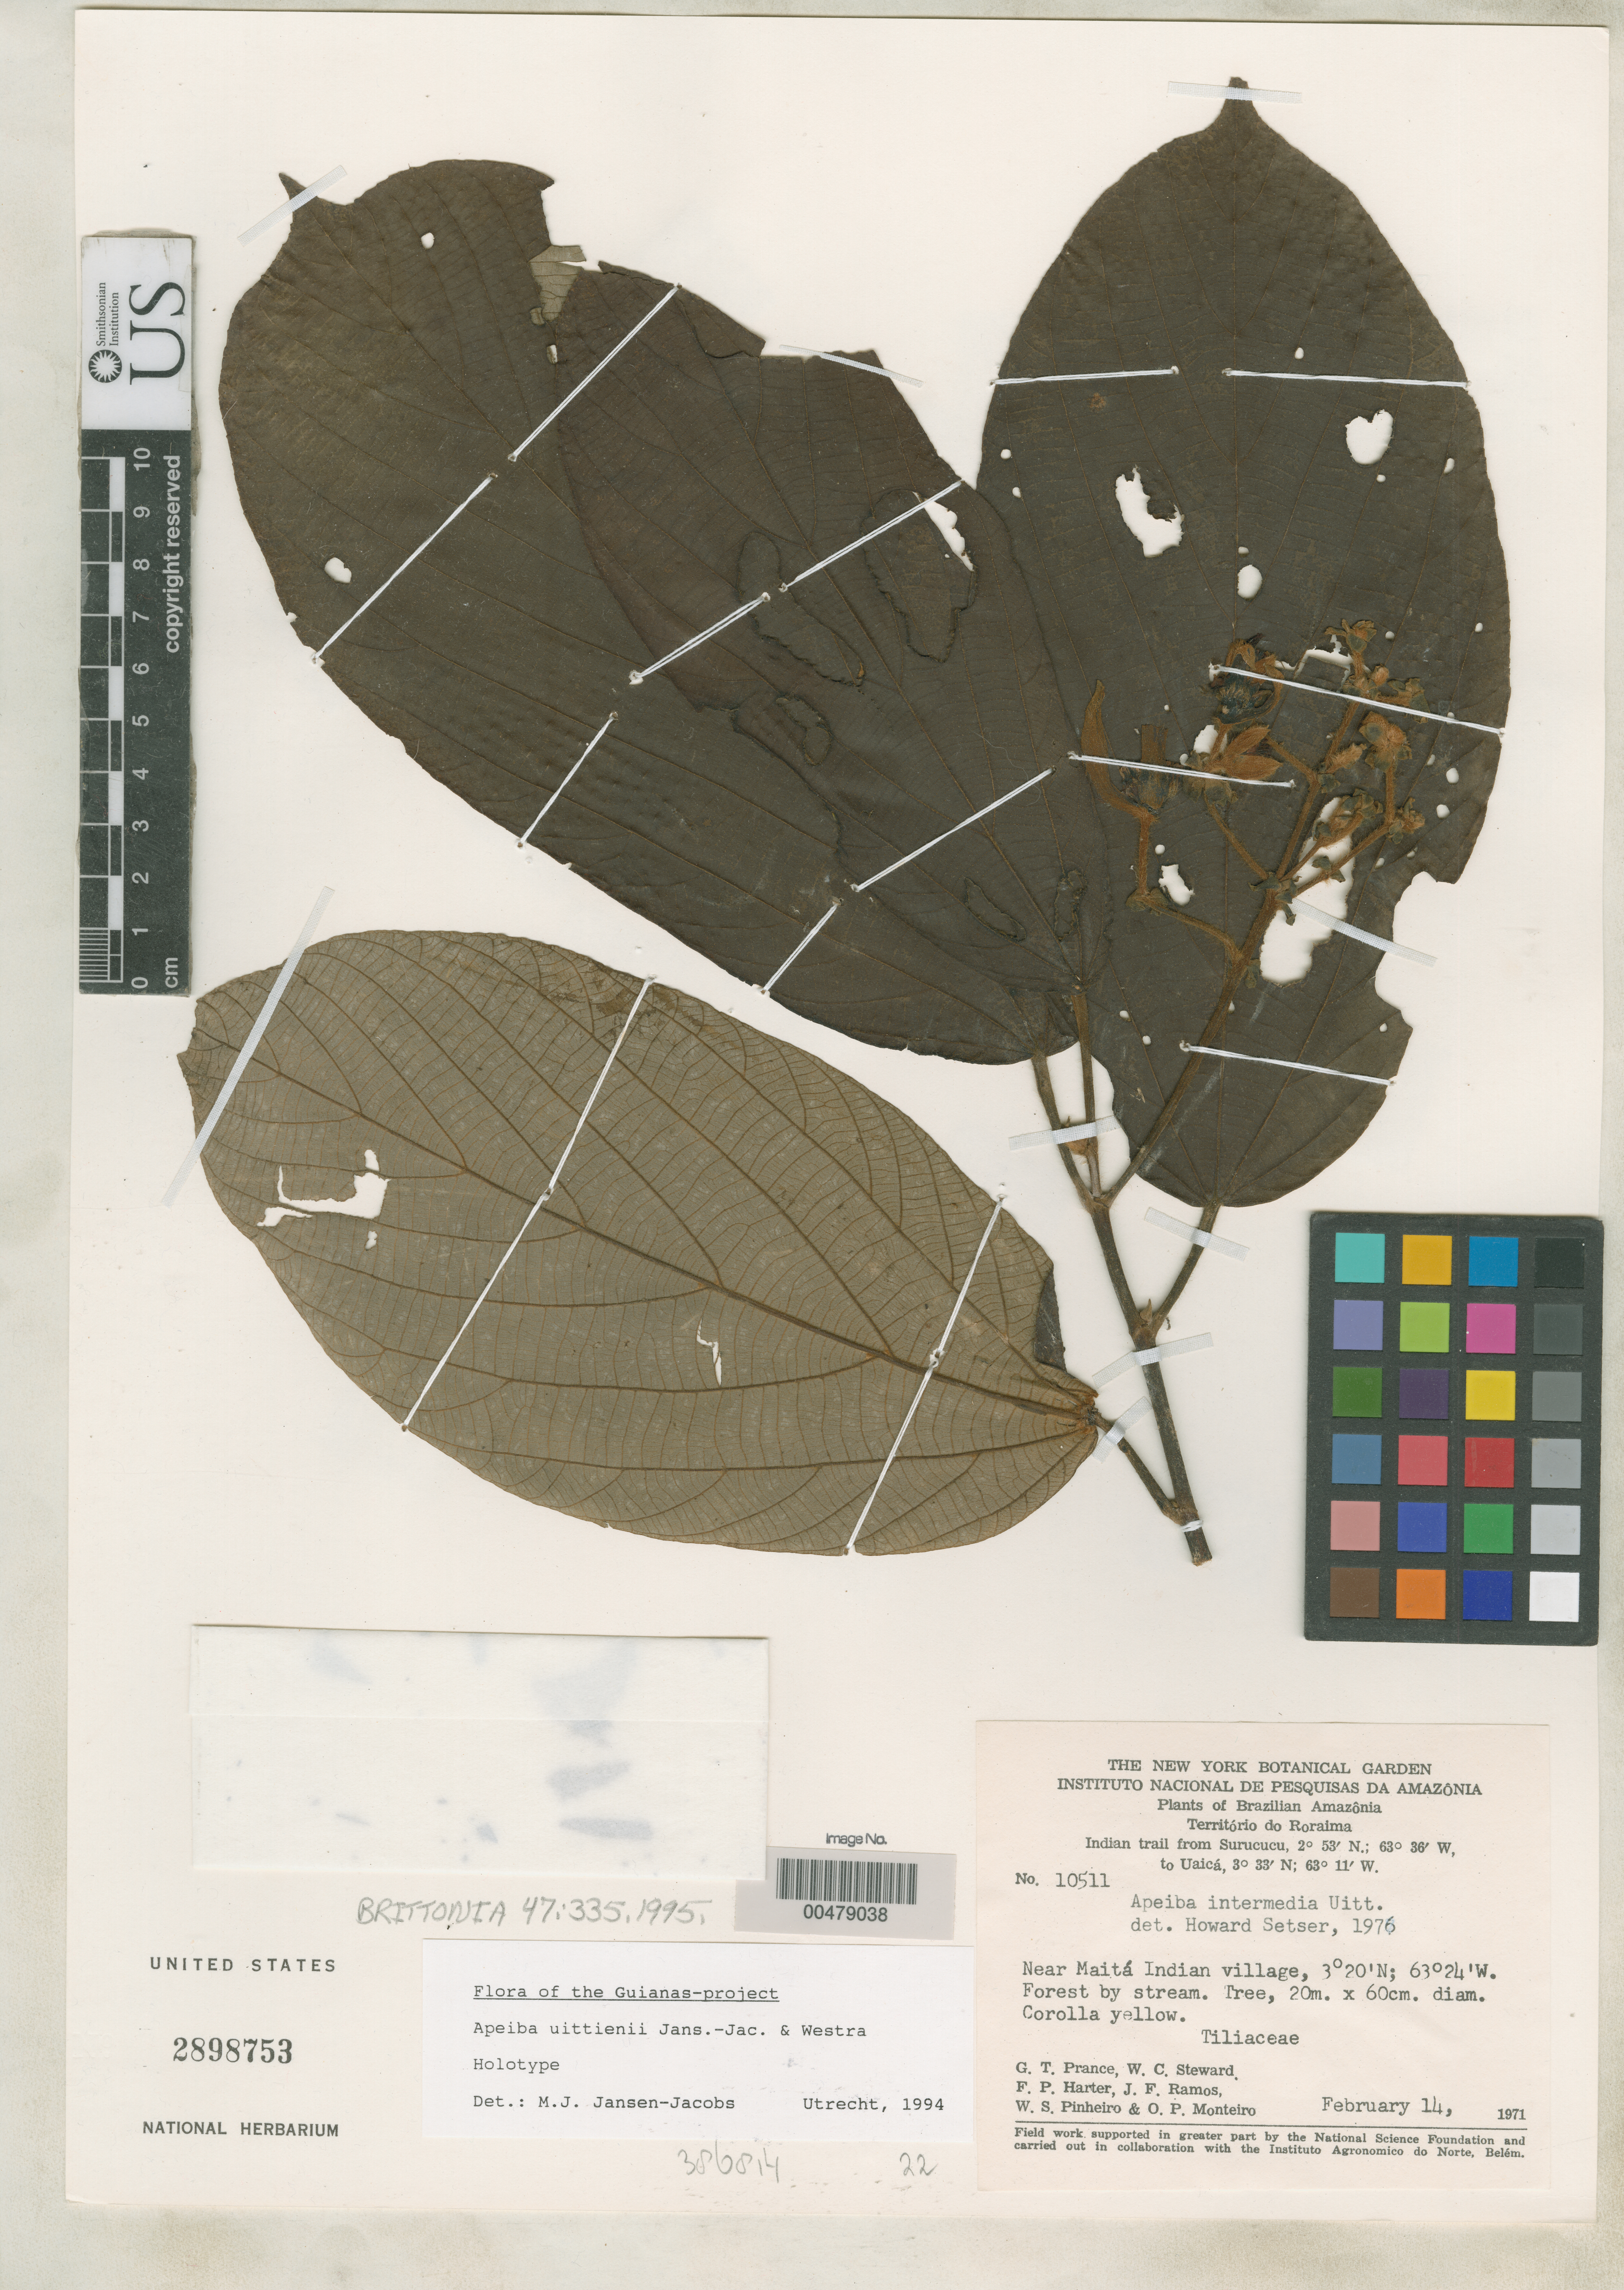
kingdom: Plantae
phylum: Tracheophyta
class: Magnoliopsida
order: Malvales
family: Malvaceae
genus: Apeiba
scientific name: Apeiba uittienii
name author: Jans.-Jac. & Westra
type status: Holotype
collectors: G. T. Prance, W. C. Steward, F. P. Harter, J. F. Ramos, W. S. Pinheiro & O. P. Monteiro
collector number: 10511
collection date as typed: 14 Feb 1971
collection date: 1971-02-14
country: Brazil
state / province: Roraima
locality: Indian trail from Surucucu to Uaica, near Maita Indian village.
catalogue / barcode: US 2898753